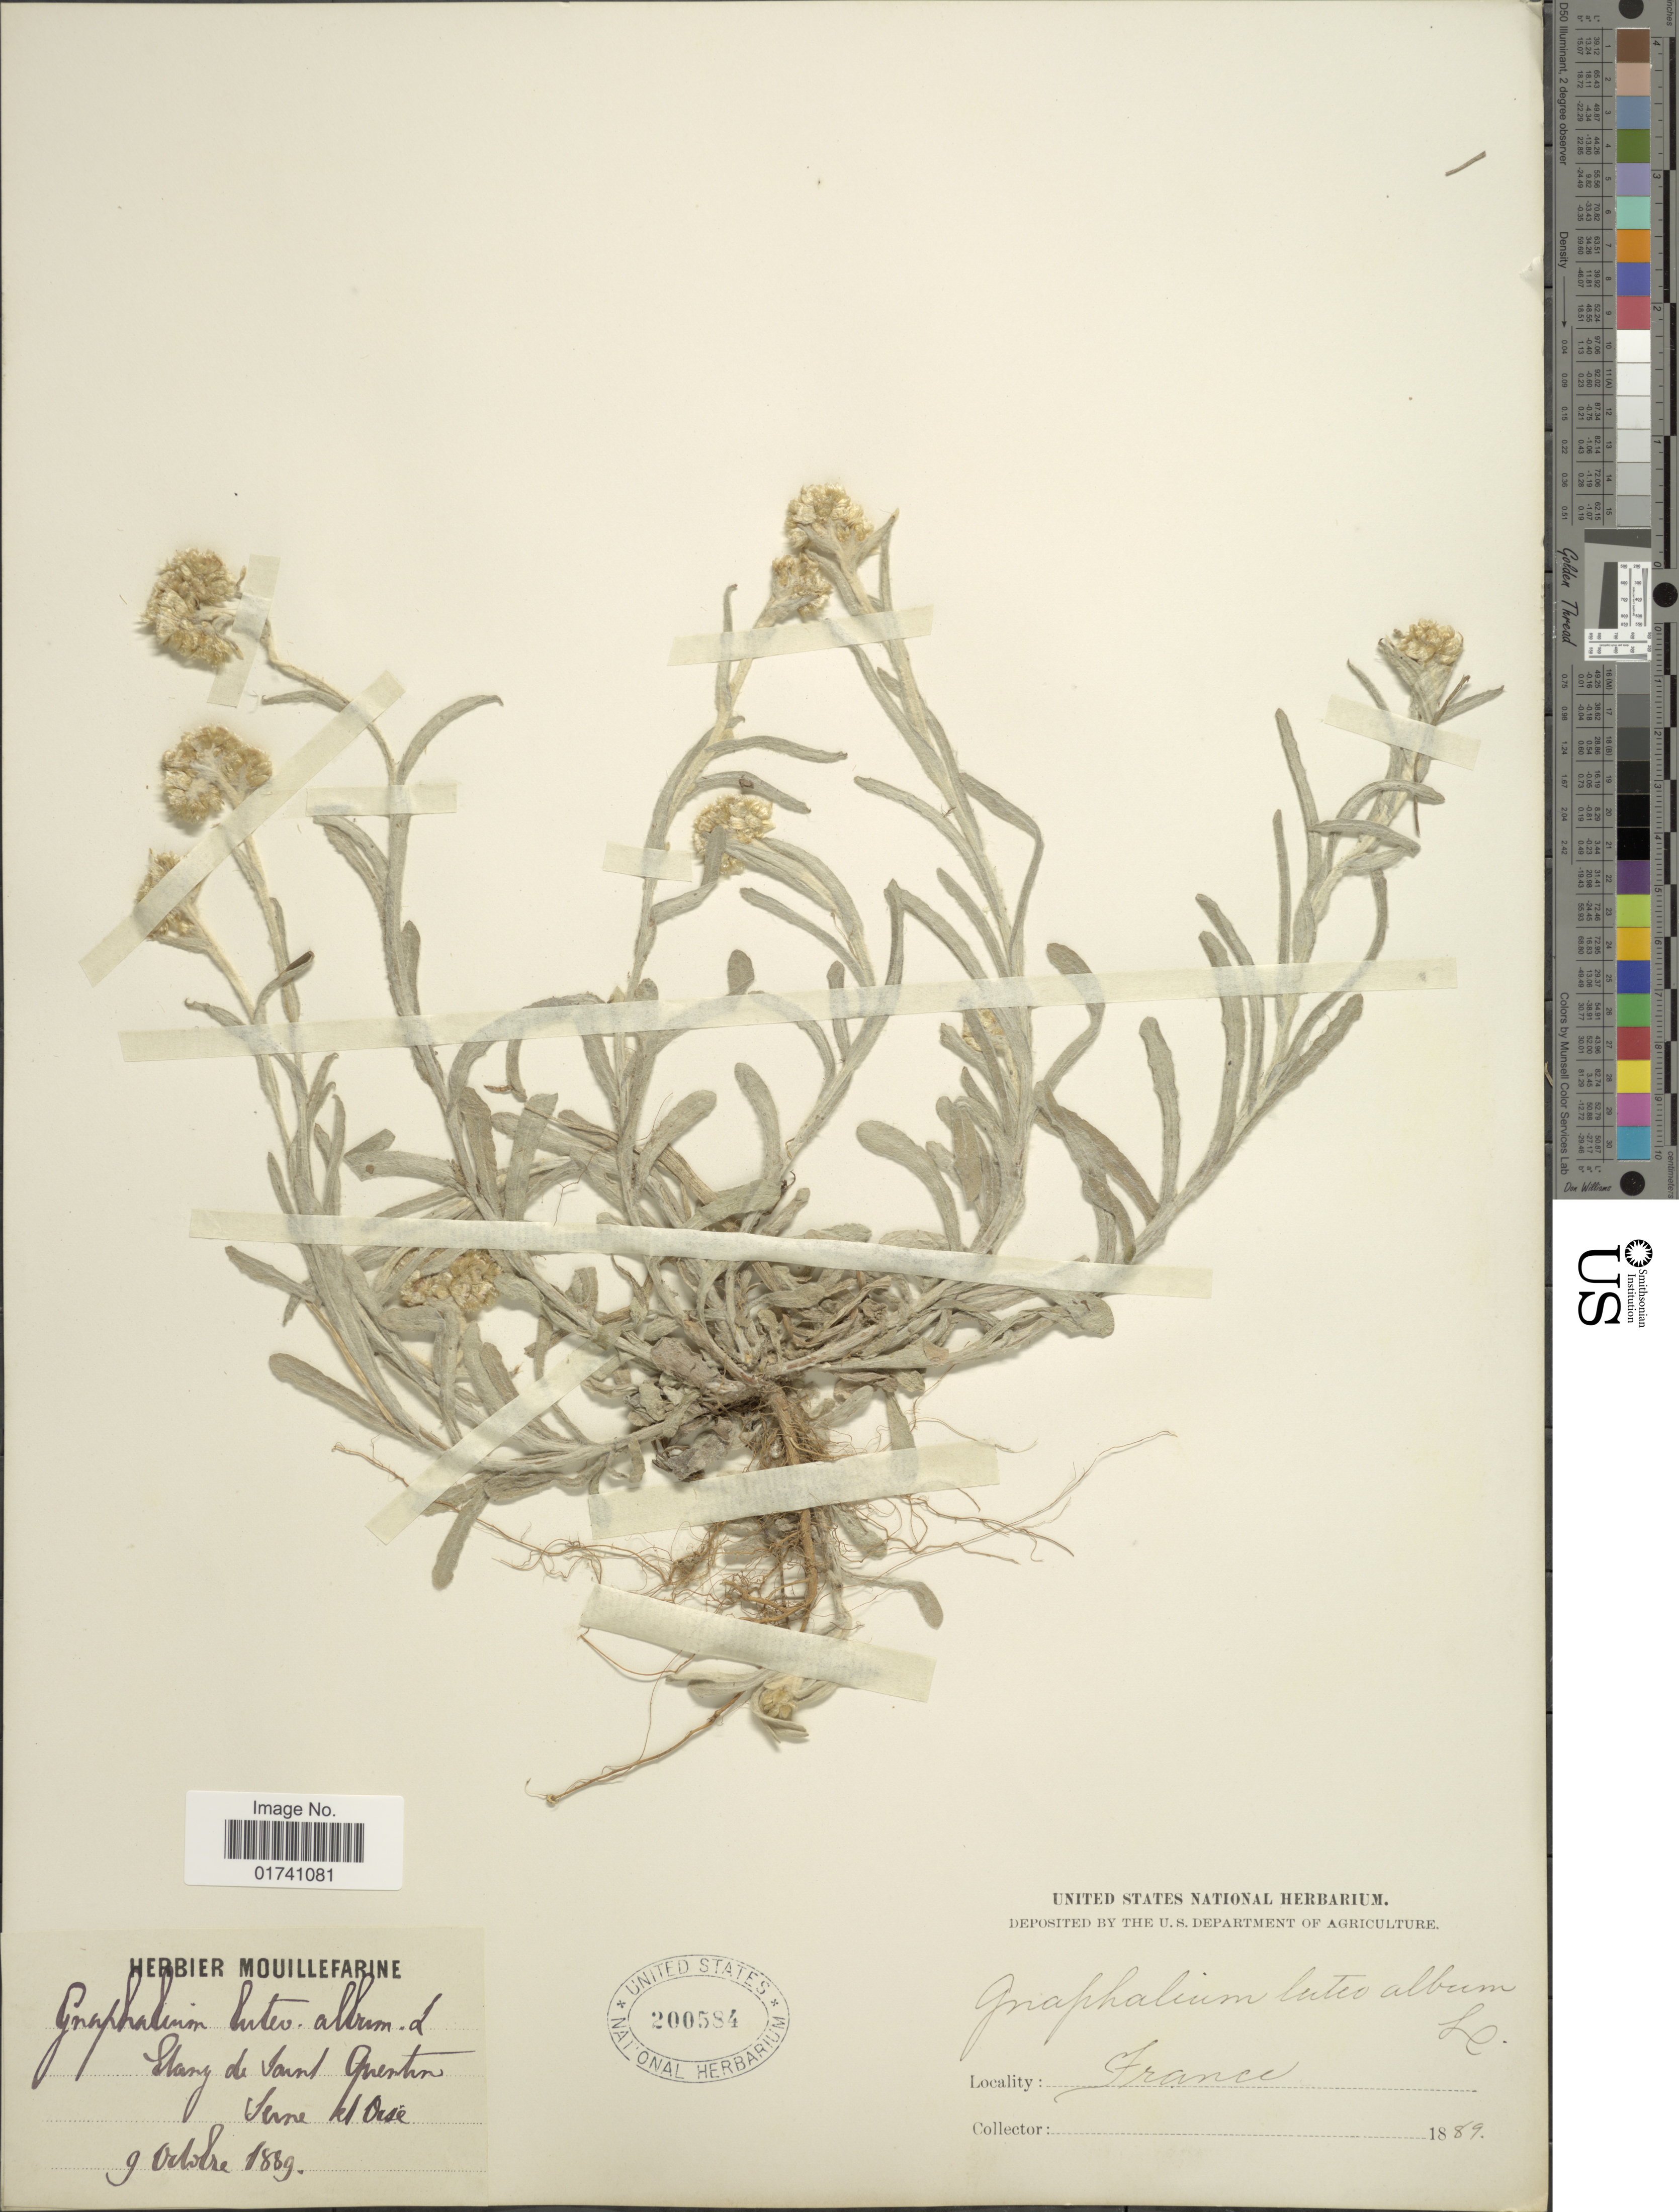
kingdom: Plantae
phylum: Tracheophyta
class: Magnoliopsida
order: Asterales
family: Asteraceae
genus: Laphangium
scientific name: Laphangium luteoalbum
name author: (L.) Tzvelev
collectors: ex herb. Mouillefarine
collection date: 1889-10-09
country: France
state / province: Île-de-France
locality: Étang de Saint Quentin, Seine et Oise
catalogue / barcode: US 200584